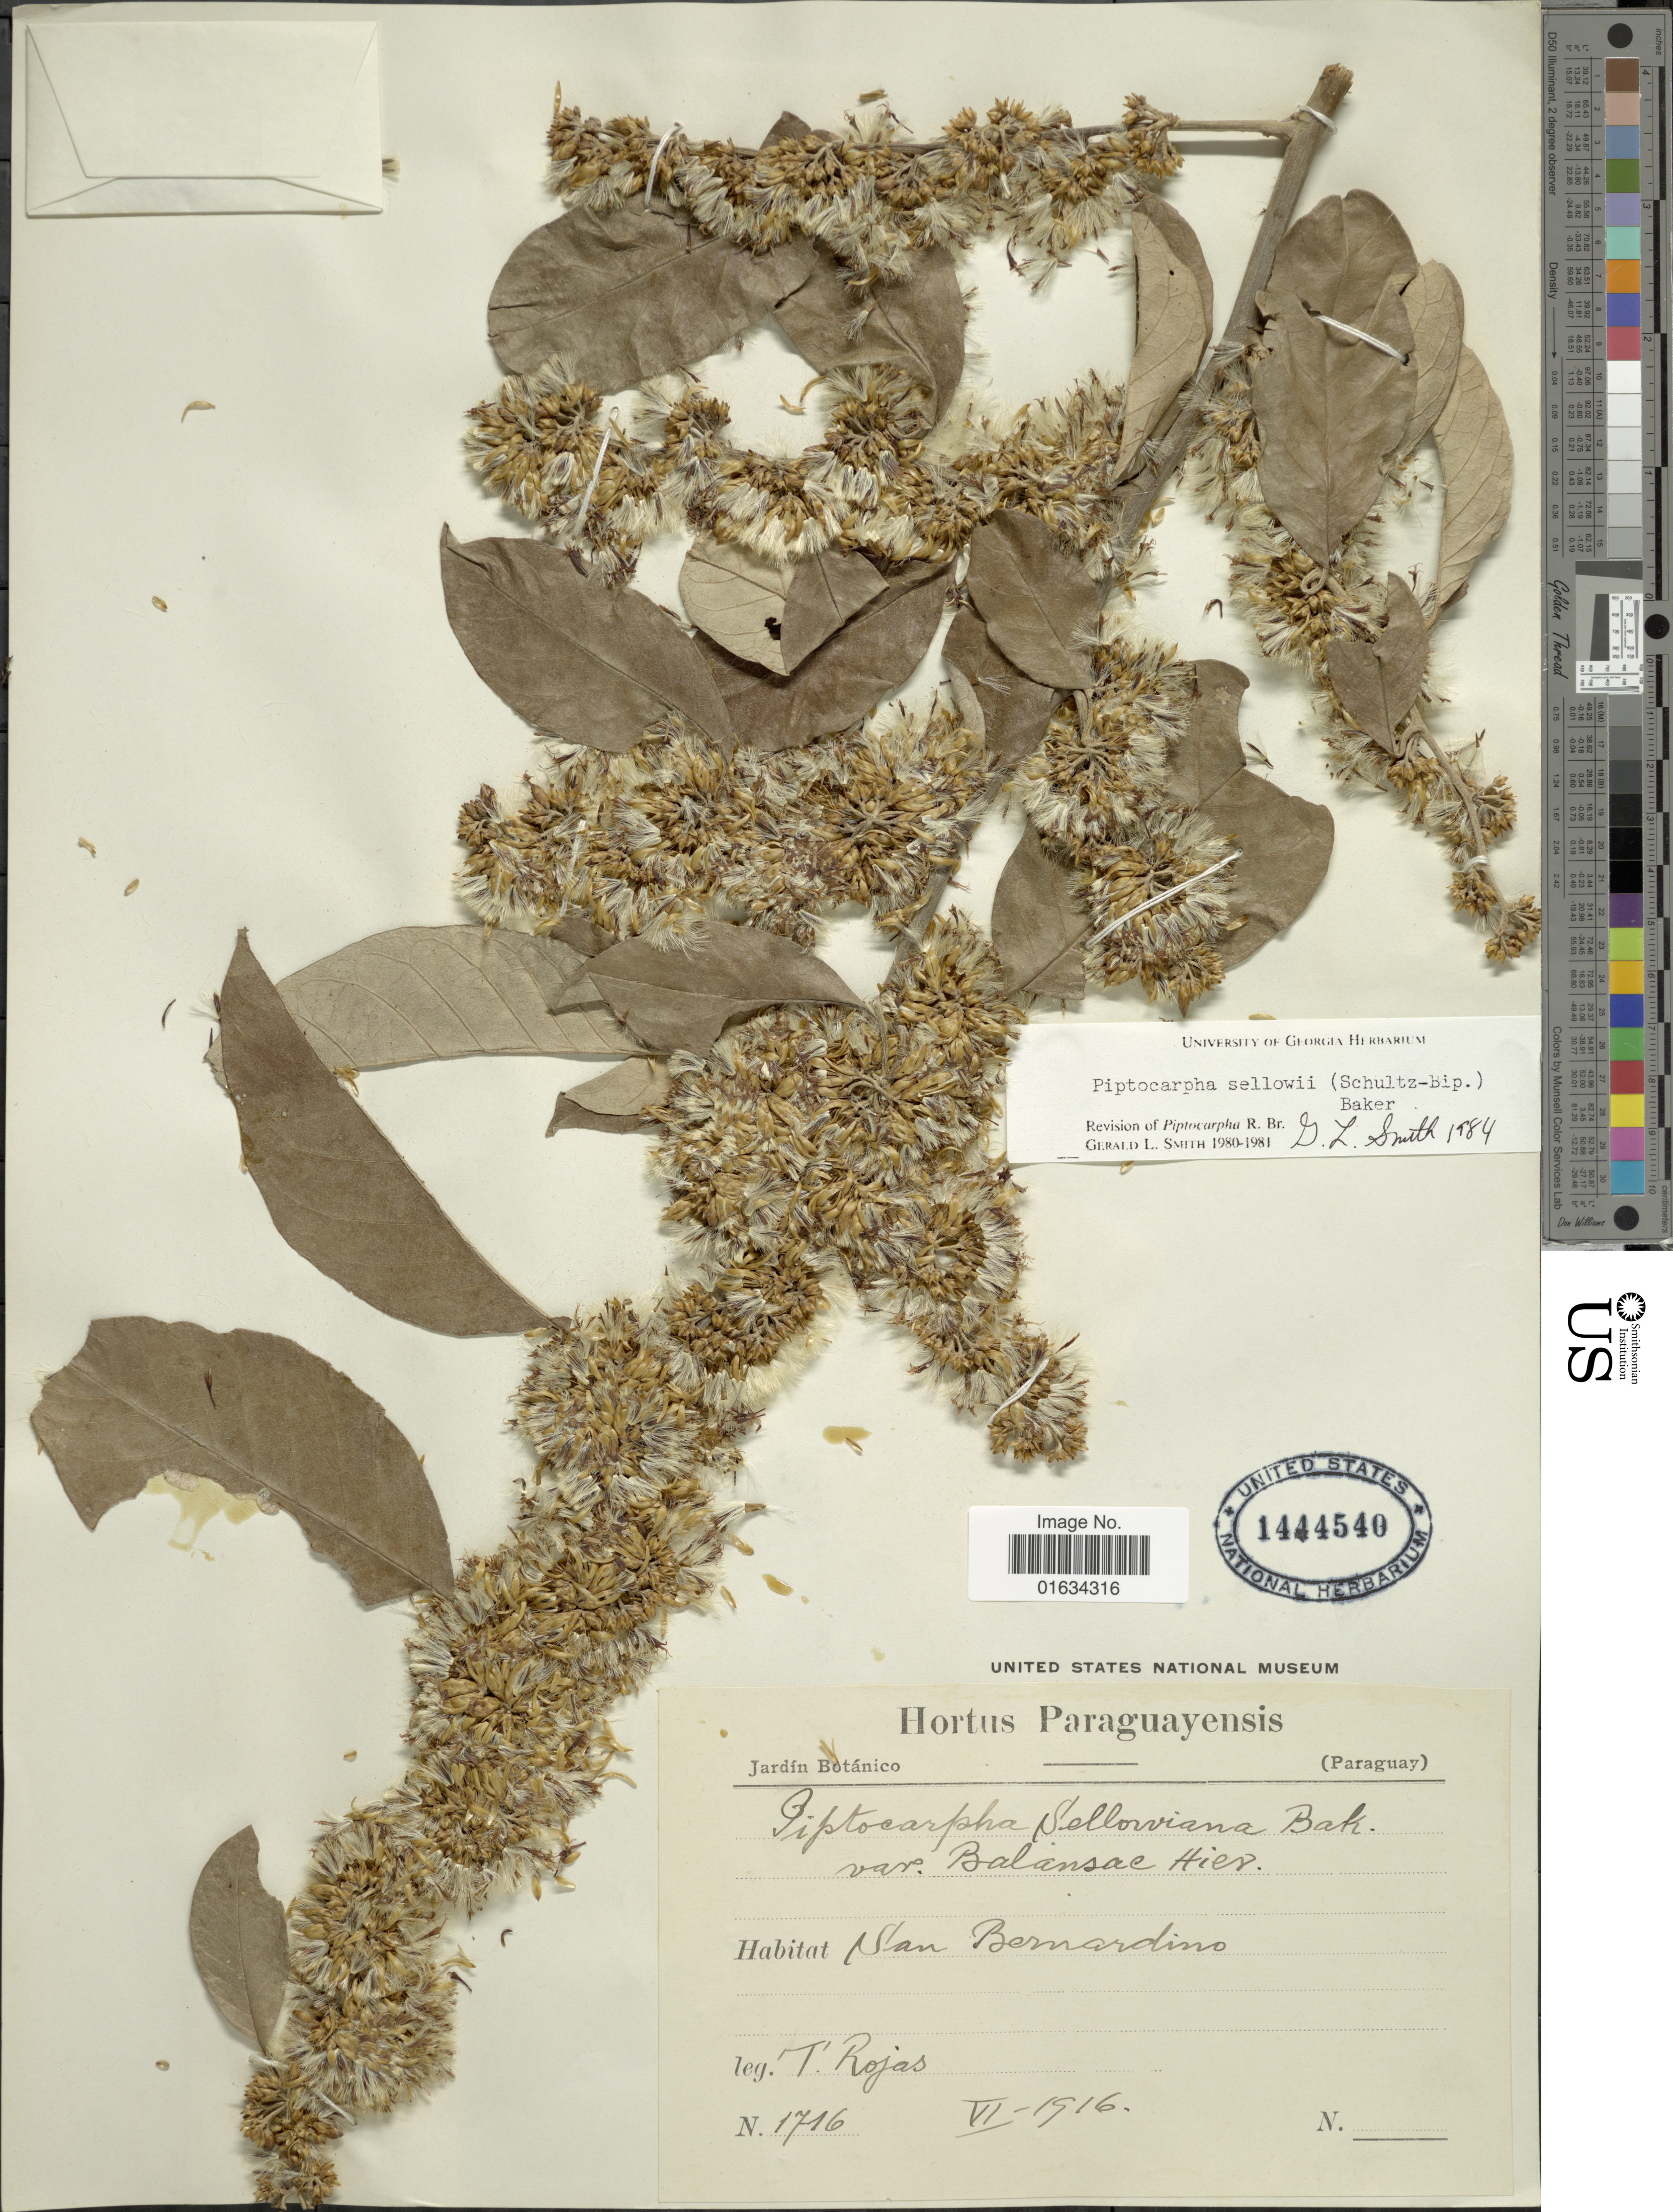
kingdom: Plantae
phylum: Tracheophyta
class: Magnoliopsida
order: Asterales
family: Asteraceae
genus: Piptocarpha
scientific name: Piptocarpha sellovii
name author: (Sch. Bip.) Baker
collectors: T. Rojas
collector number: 1716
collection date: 1916-06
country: Paraguay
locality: Hortus Paraguayensis. Jardín Botánico. San Bernardino [unsure placement]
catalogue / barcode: US 1444540